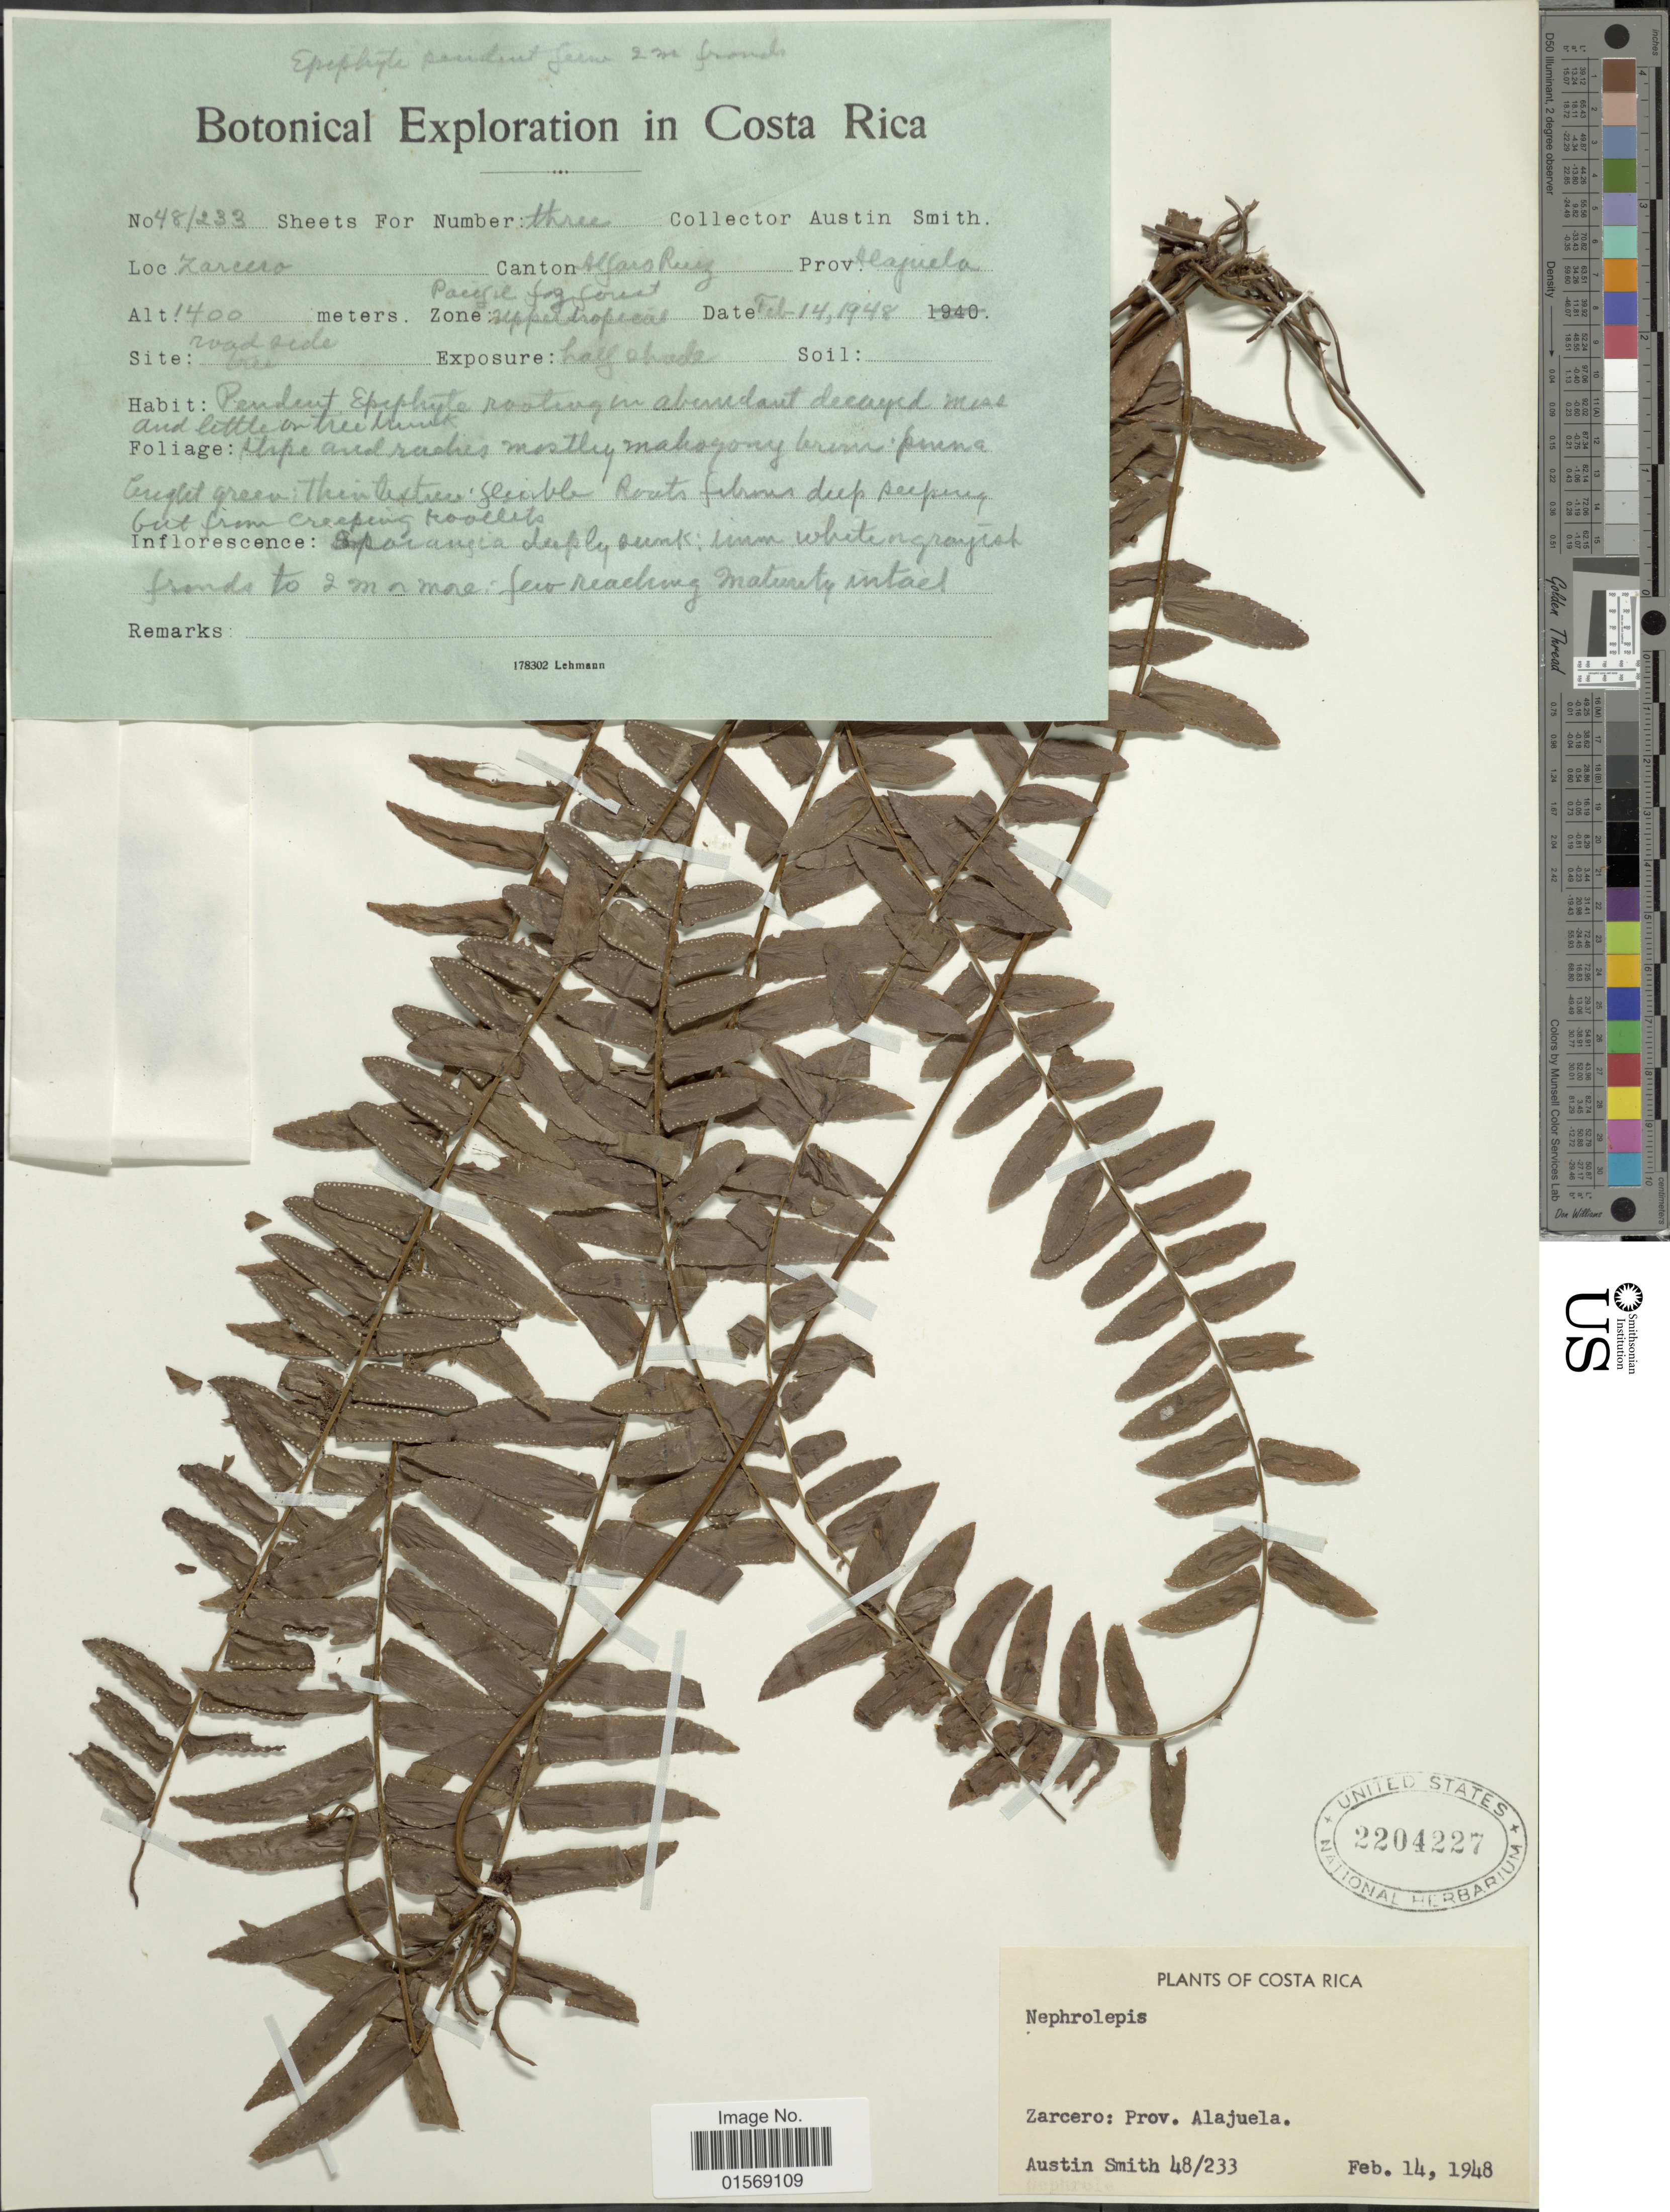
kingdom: Plantae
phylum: Tracheophyta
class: Polypodiopsida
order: Polypodiales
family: Nephrolepidaceae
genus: Nephrolepis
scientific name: Nephrolepis pendula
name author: (Raddi) J. Sm.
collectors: Aust P. Smith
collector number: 48/233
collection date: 1948-02-14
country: Costa Rica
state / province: Alajuela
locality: Pacific fog forest, Zarcero, Alfaro Ruiz canton, prov. Alajuela.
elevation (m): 1400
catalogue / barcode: US 2204227